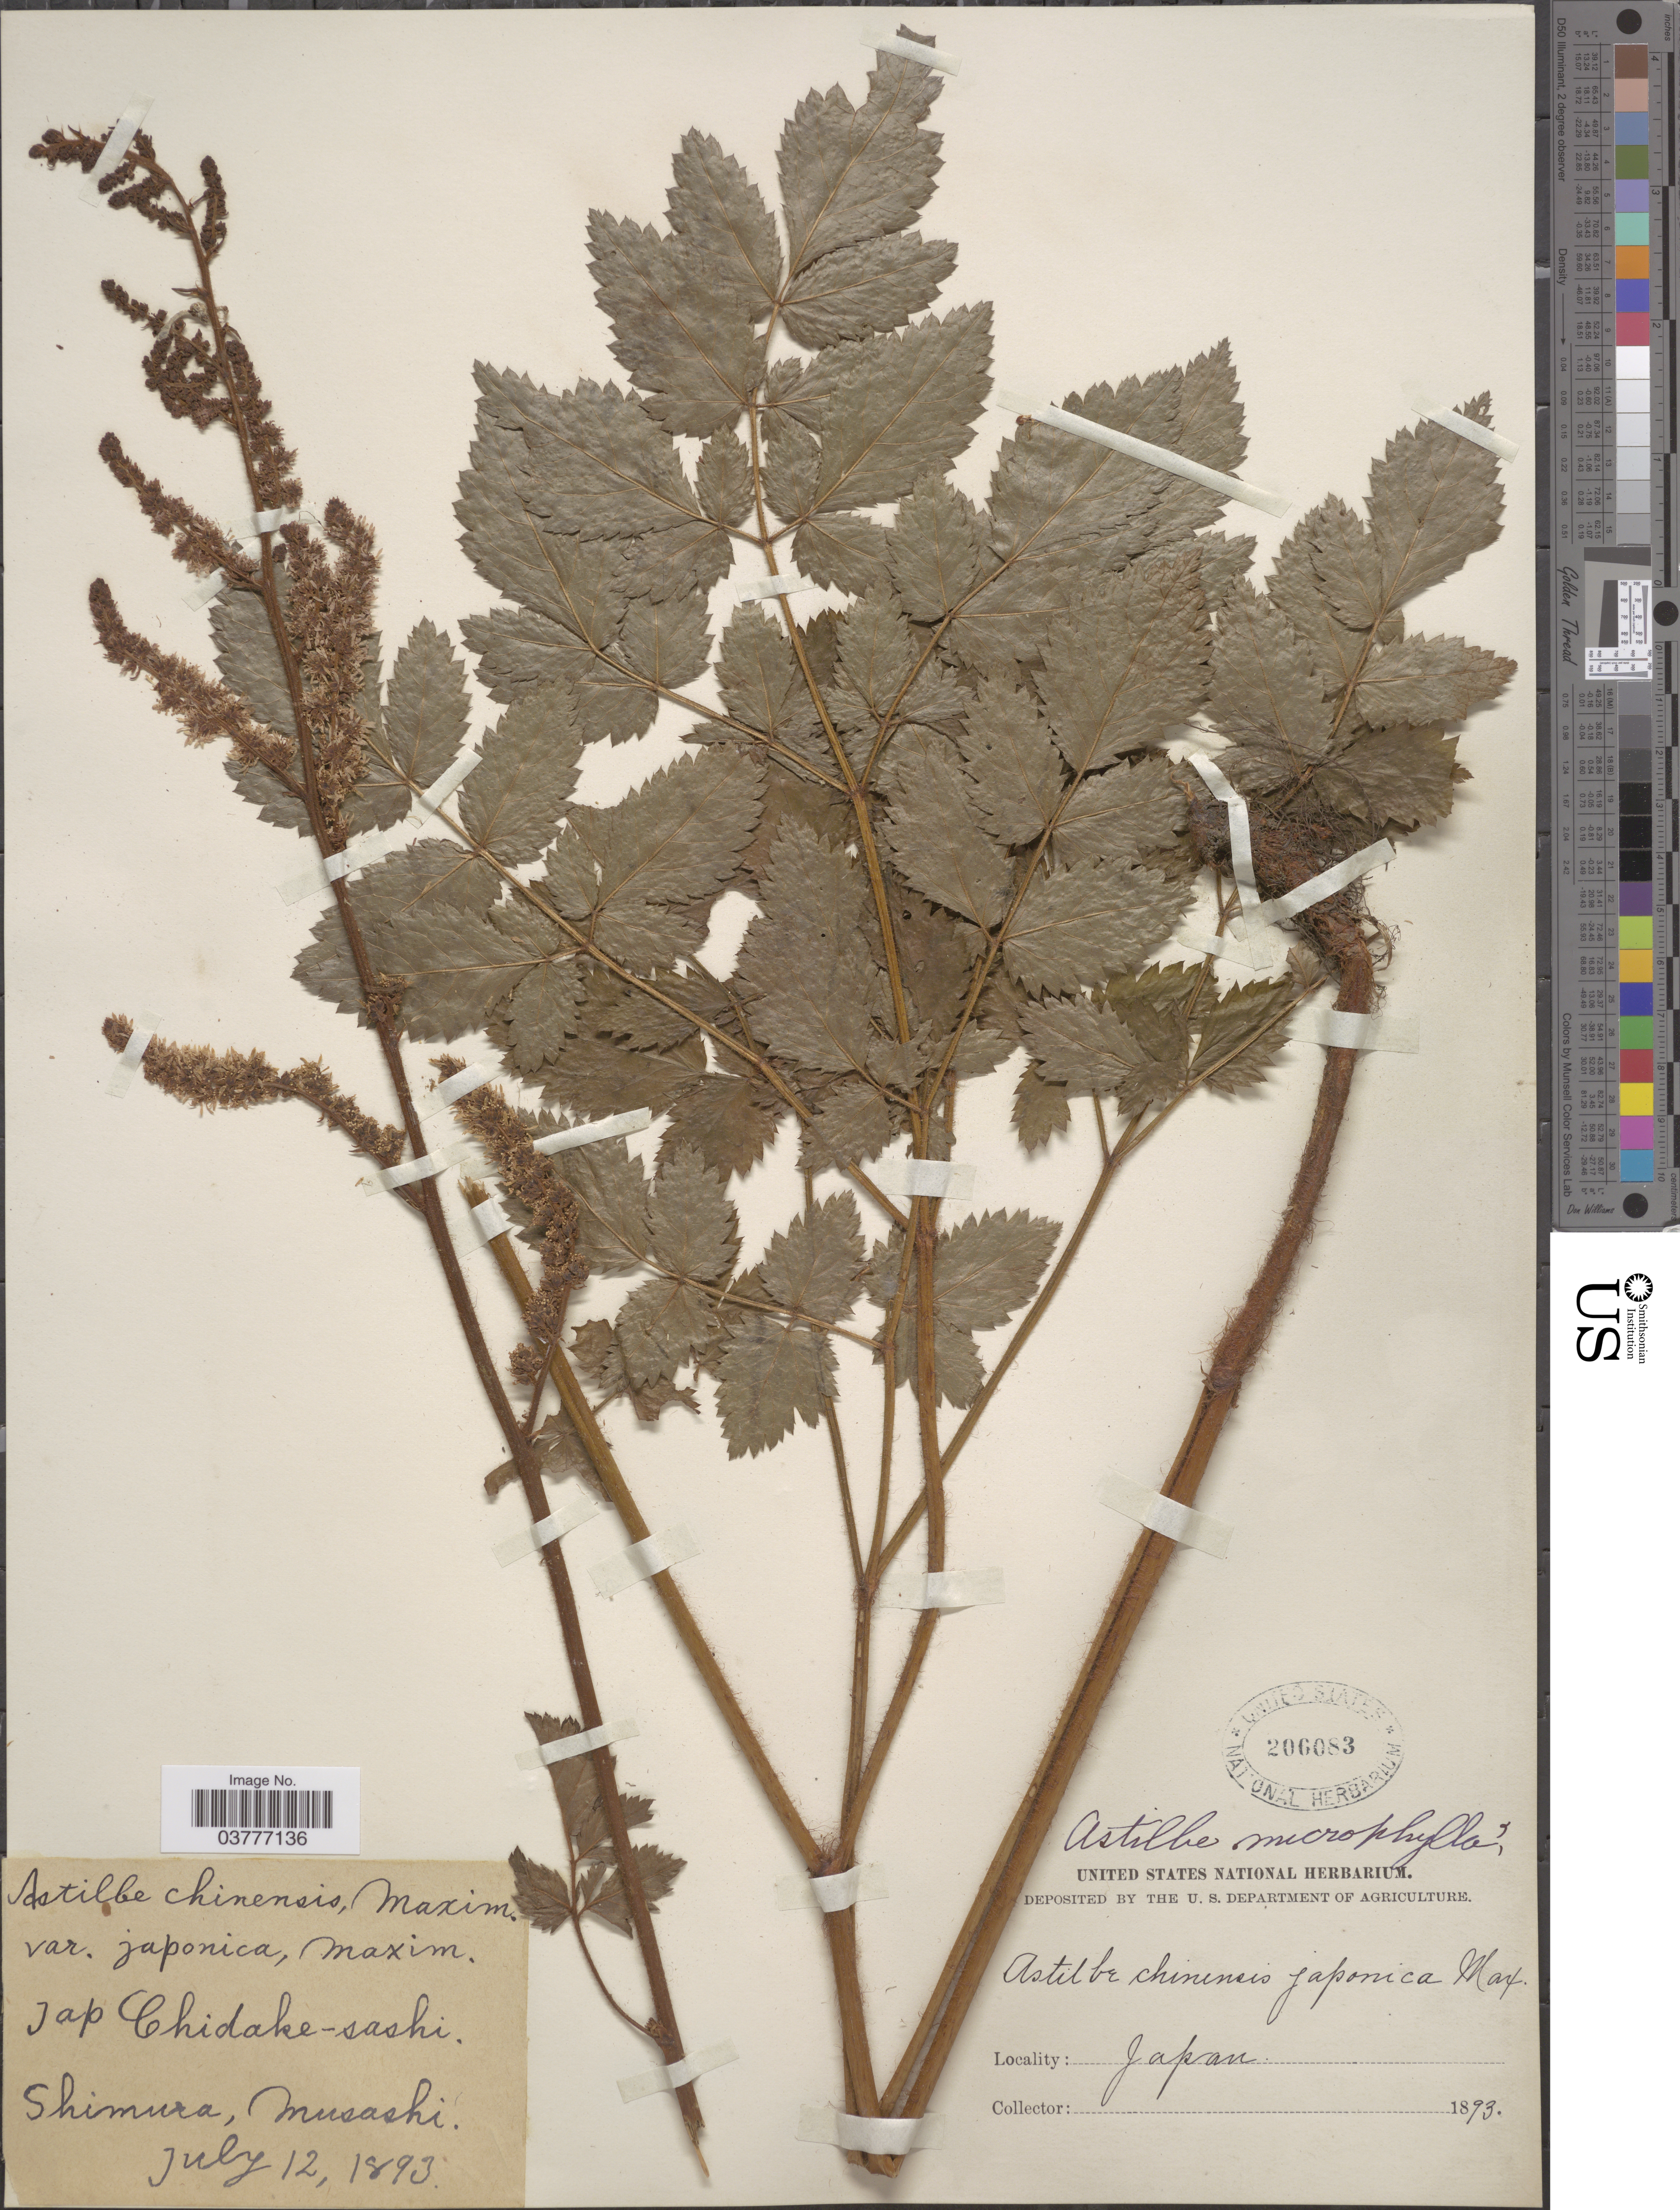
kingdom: Plantae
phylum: Tracheophyta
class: Magnoliopsida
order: Saxifragales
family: Saxifragaceae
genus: Astilbe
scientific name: Astilbe microphylla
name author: Knoll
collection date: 1893-07-12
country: Japan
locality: Shimura, Musashi.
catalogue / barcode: US 206083